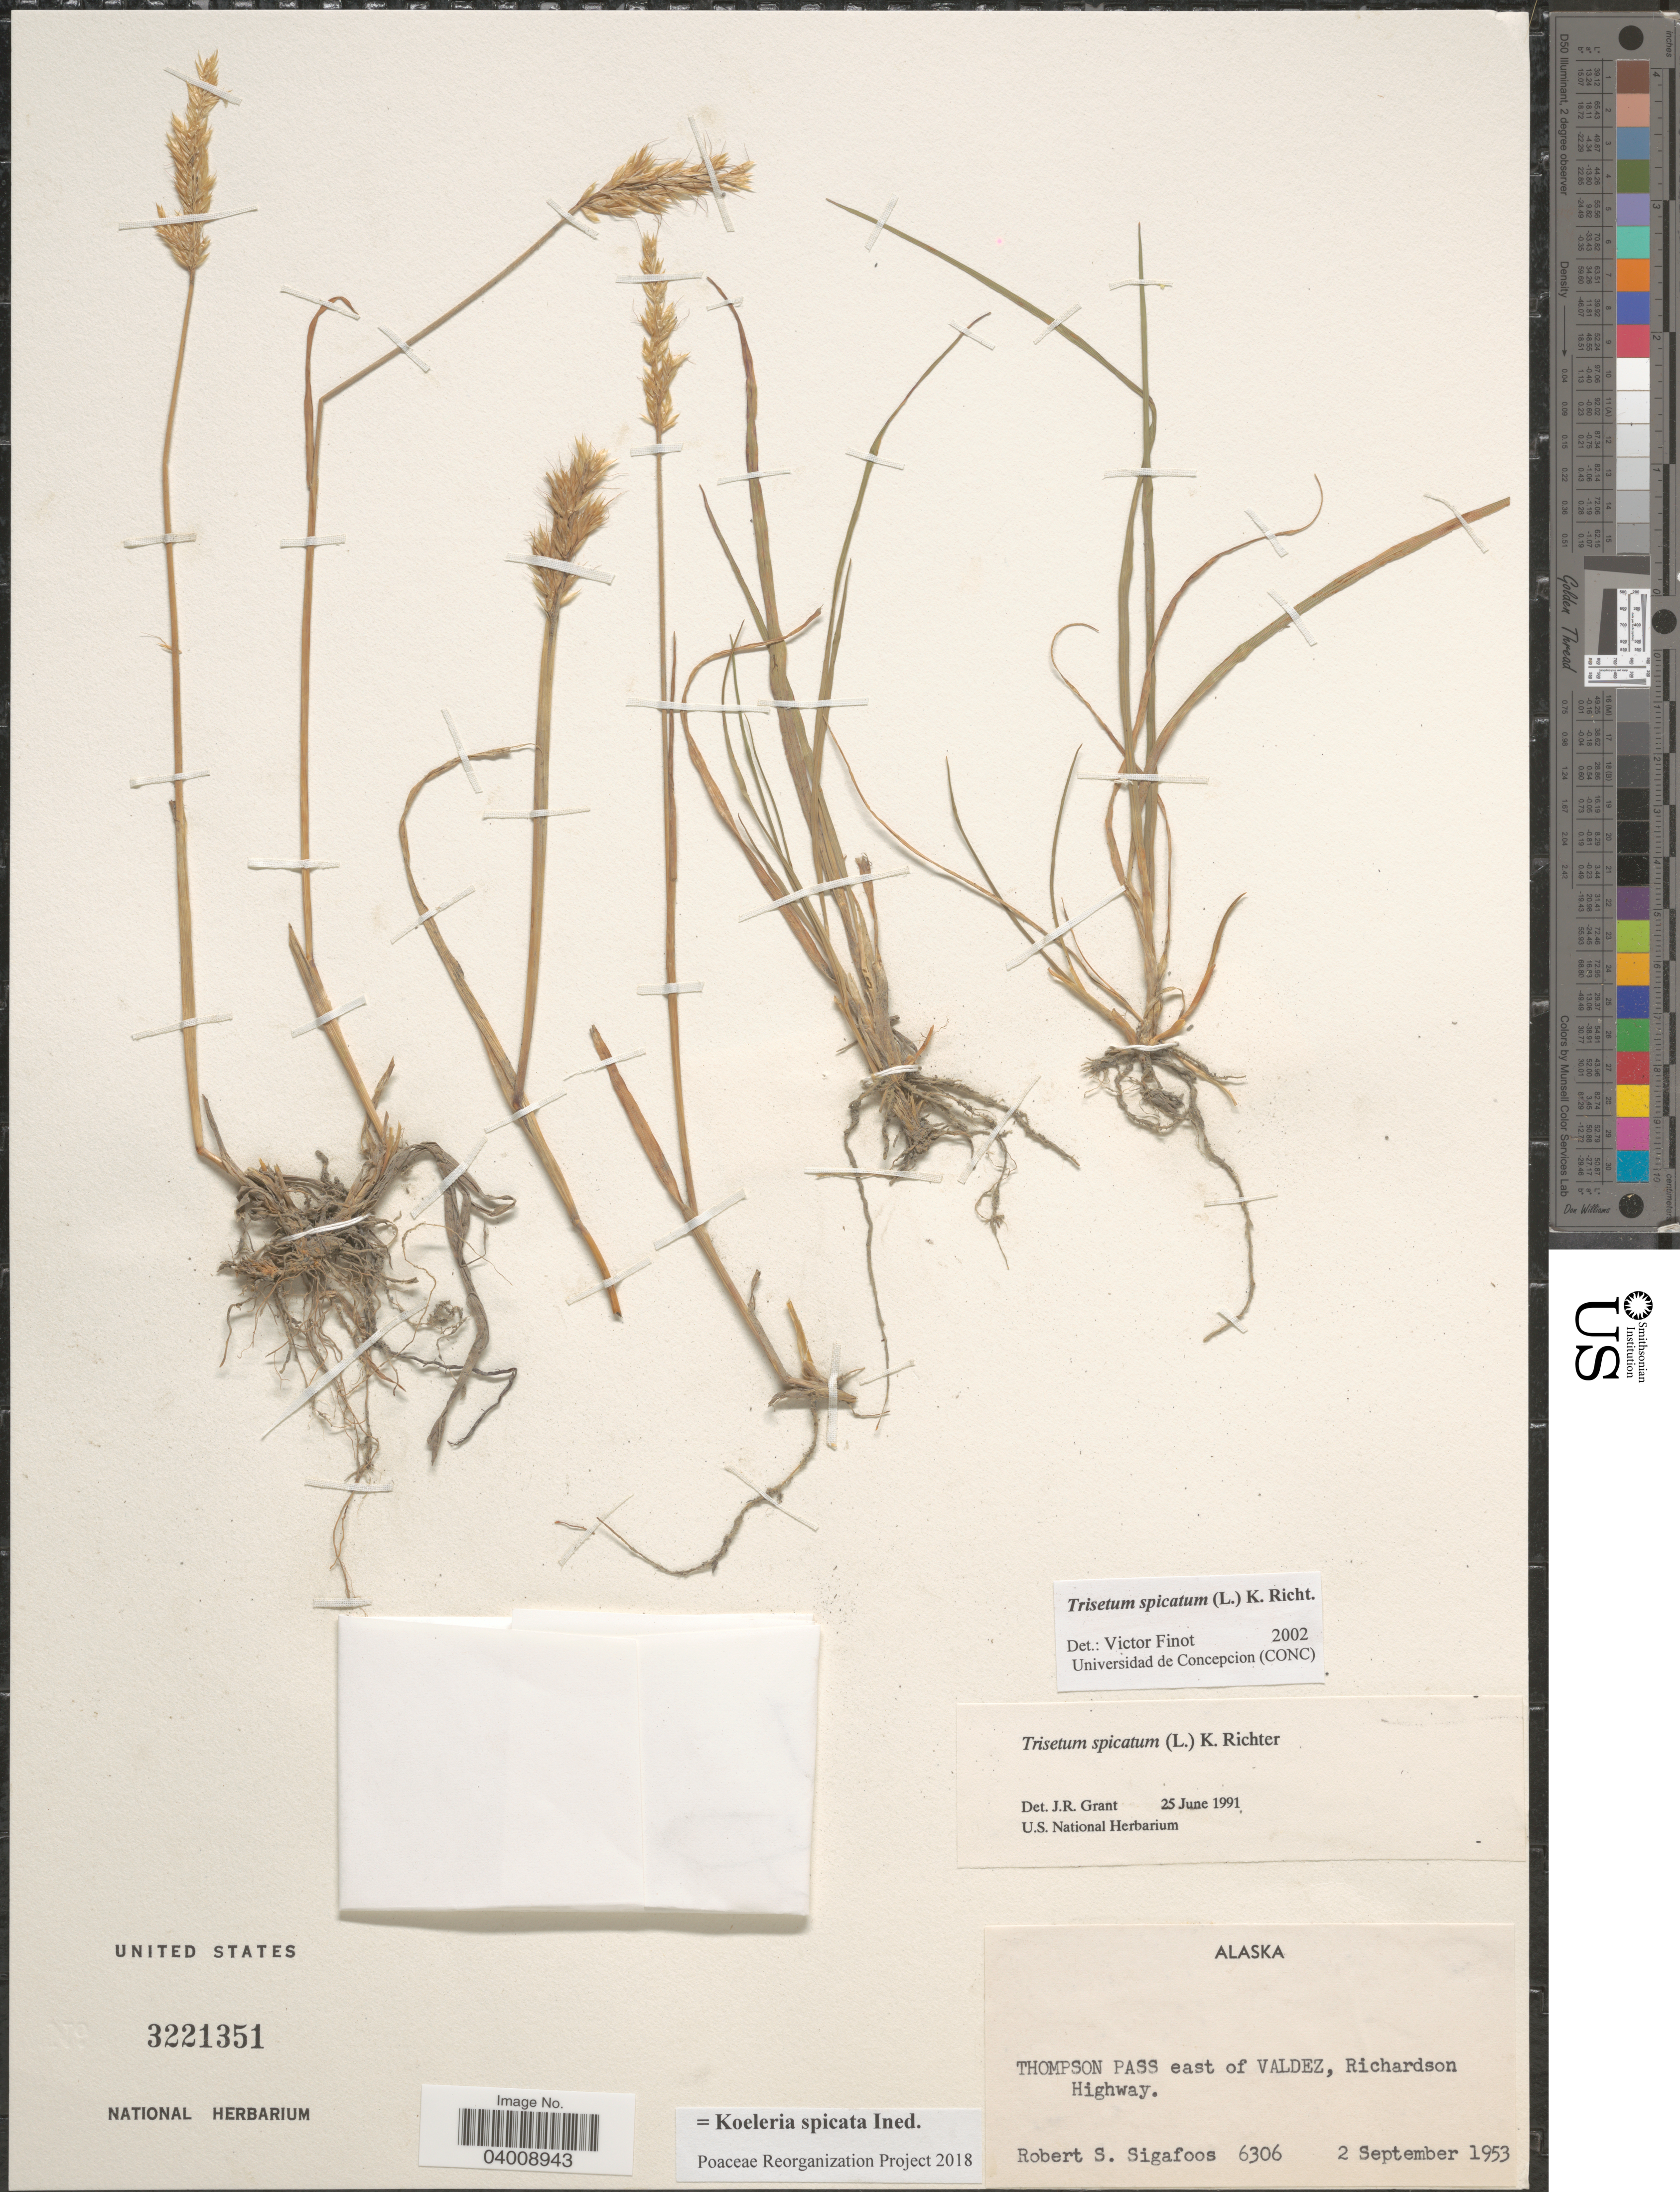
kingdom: Plantae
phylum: Tracheophyta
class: Liliopsida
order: Poales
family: Poaceae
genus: Koeleria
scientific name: Koeleria spicata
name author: (L.) Barberá et al.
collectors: R. Sigafoos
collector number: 6306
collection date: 1953-09-02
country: United States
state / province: Alaska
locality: Thompson Pass east of Valdez, Richardson Highway.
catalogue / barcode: US 3221351